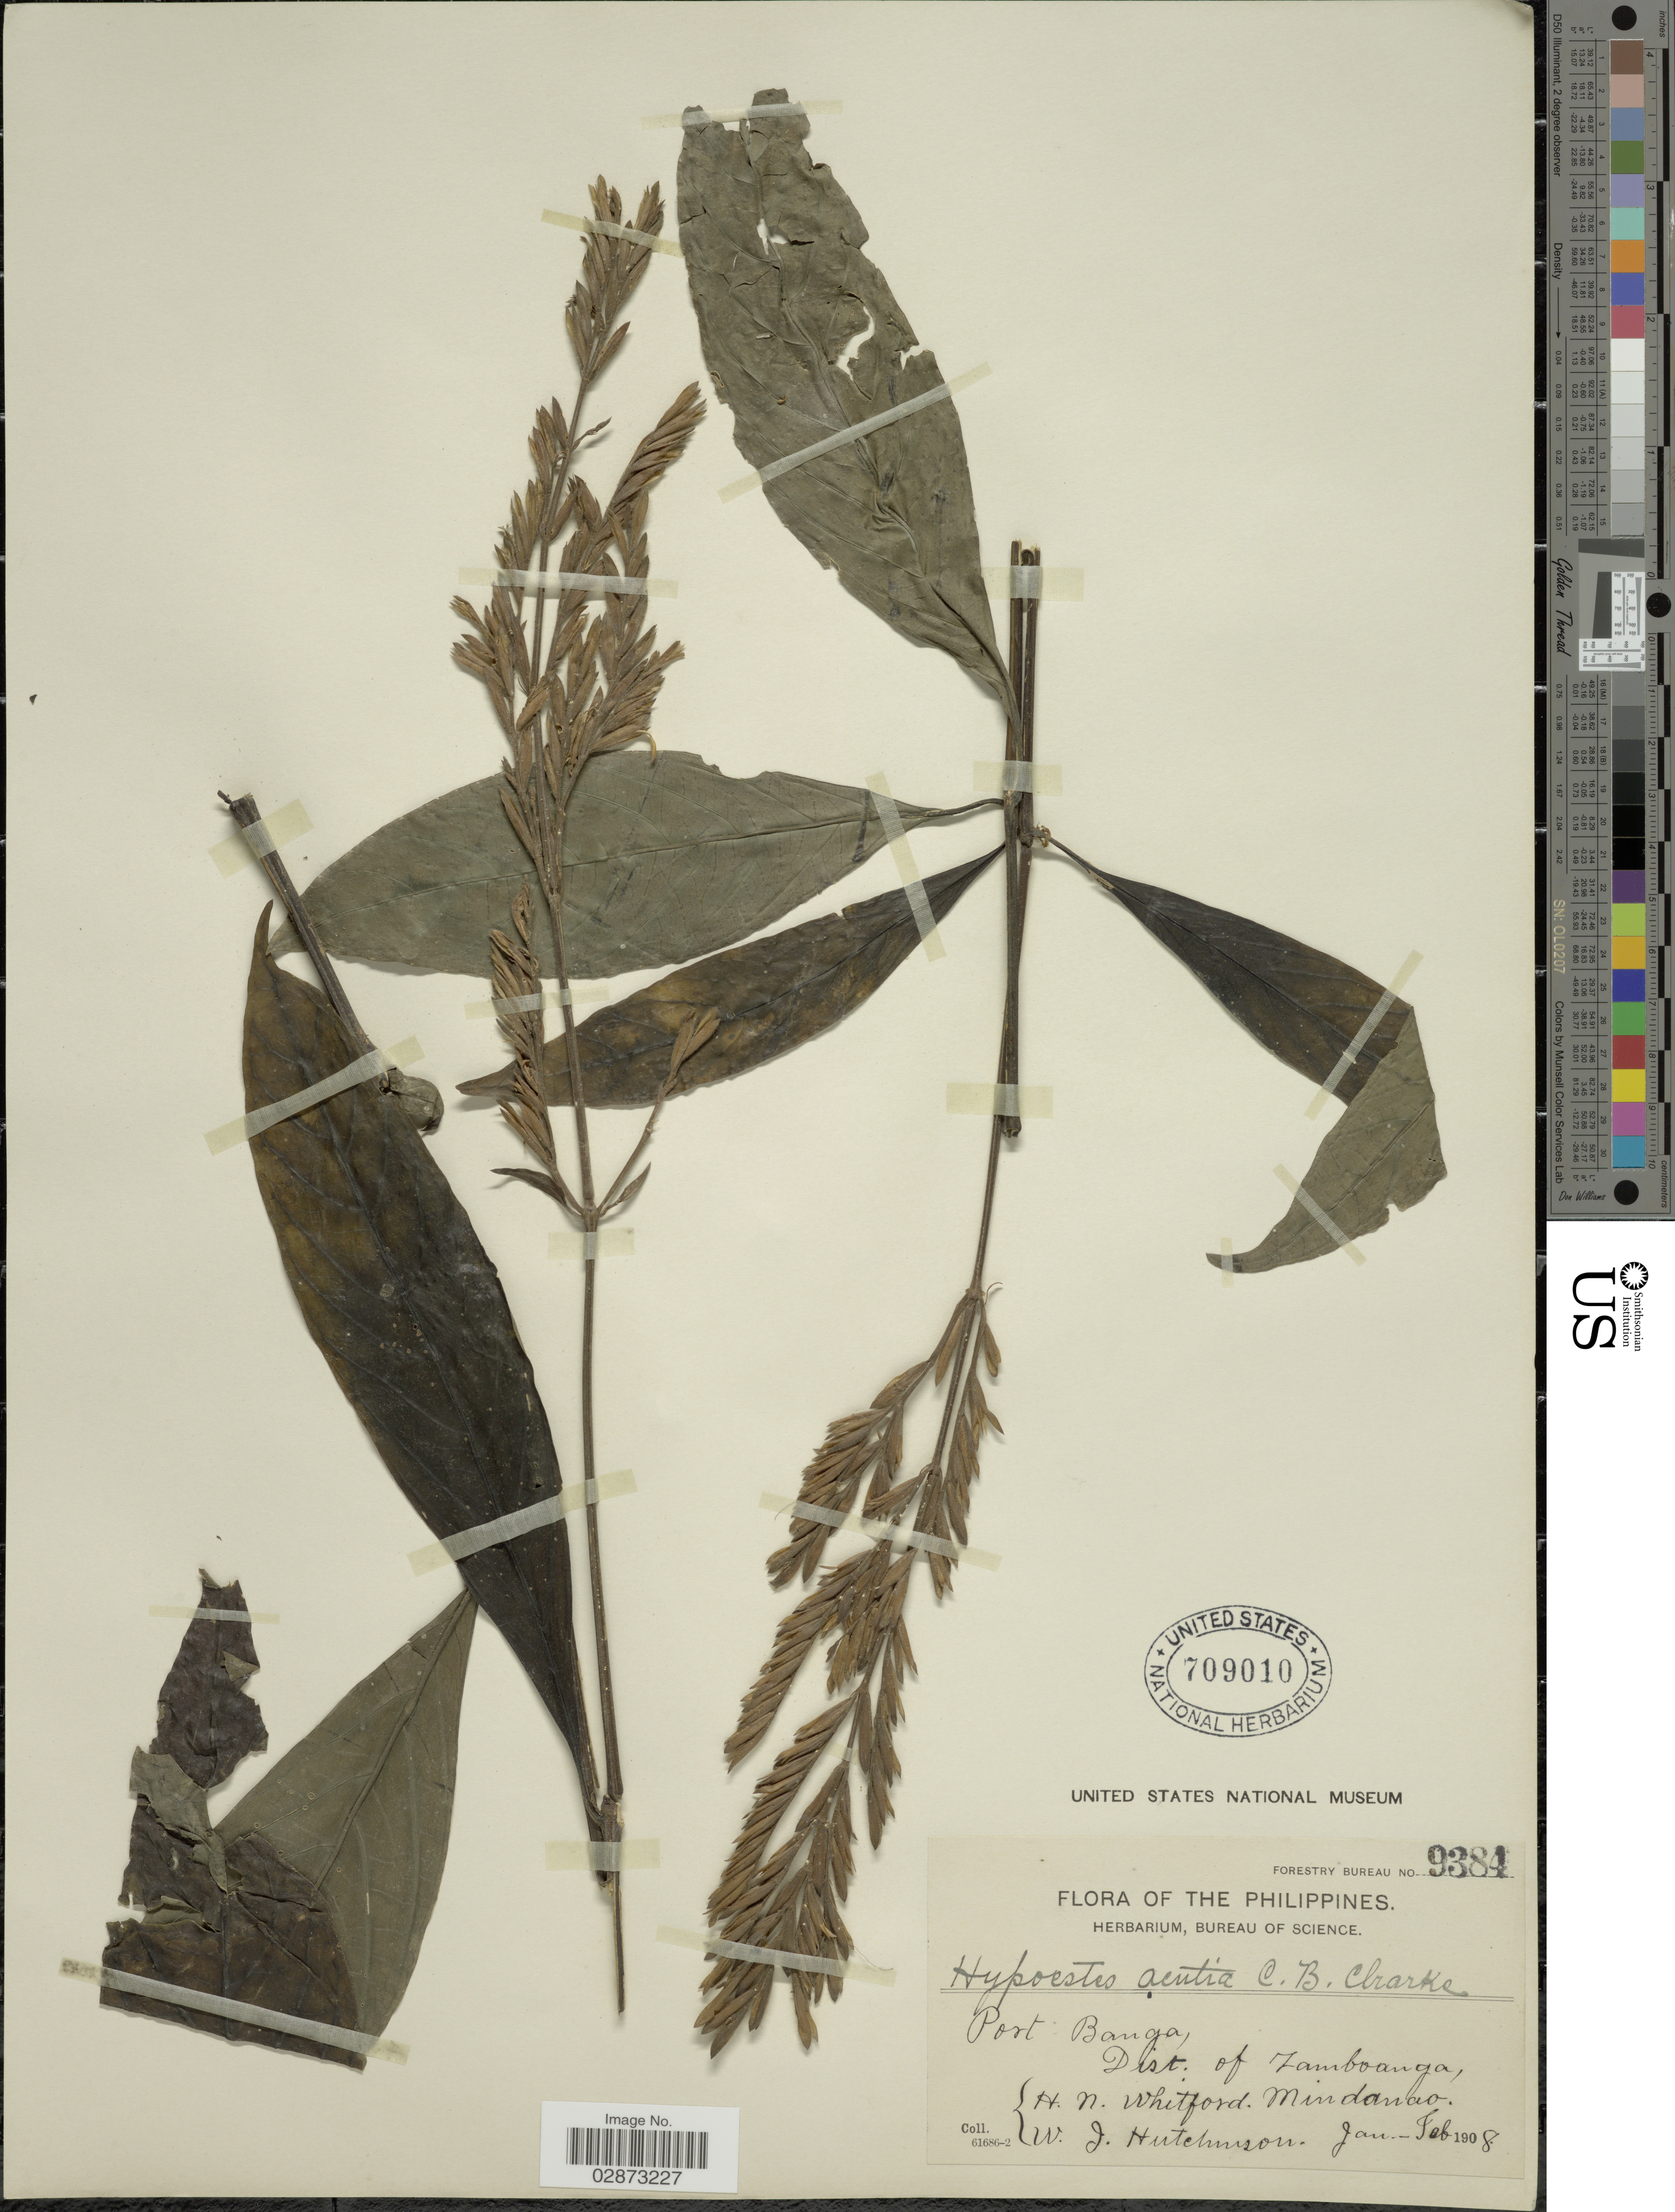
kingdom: Plantae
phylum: Tracheophyta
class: Magnoliopsida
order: Lamiales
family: Acanthaceae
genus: Hypoestes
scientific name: Hypoestes vidalii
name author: C.B. Clarke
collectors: H. N. Whitford & W. J. Hutchinson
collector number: Forestry Bureau 9384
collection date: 1908-01/1908-02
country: Philippines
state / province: Zamboanga Peninsula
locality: Port Banga, Dist. of Zamboanga, Mindanao.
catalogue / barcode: US 709010